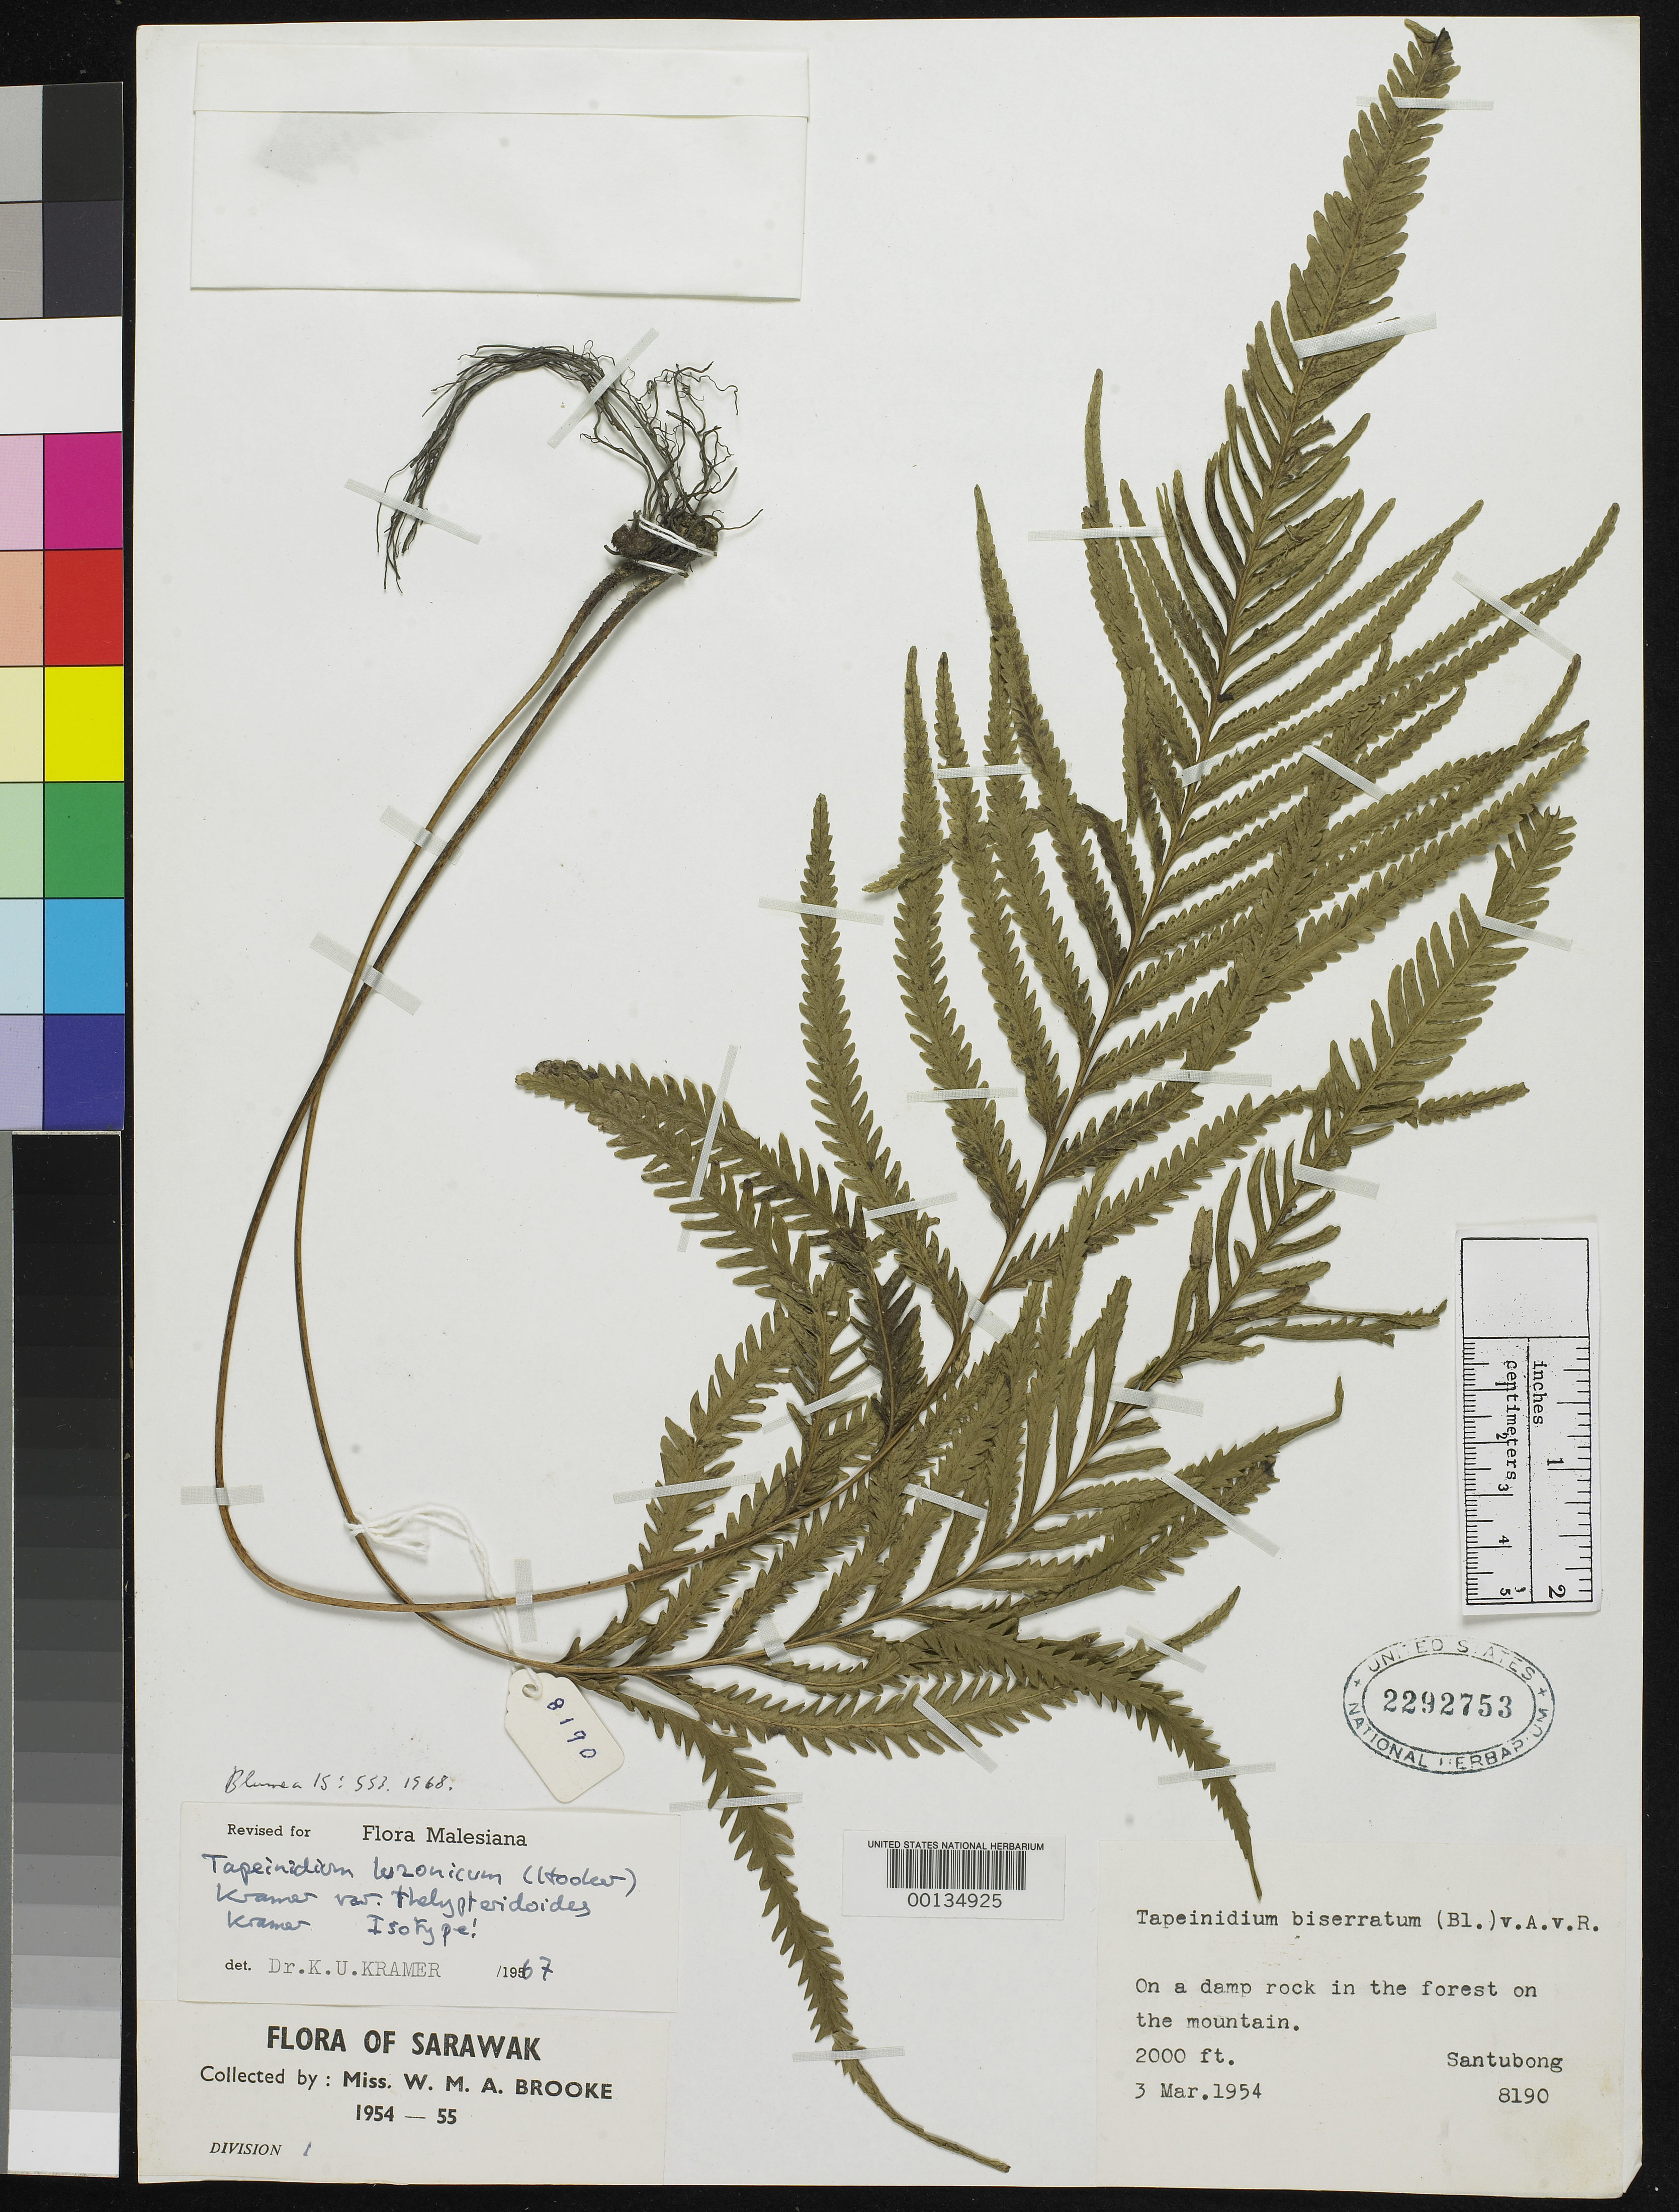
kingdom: Plantae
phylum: Tracheophyta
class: Polypodiopsida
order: Polypodiales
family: Lindsaeaceae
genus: Tapeinidium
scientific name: Tapeinidium luzonicum var. thelypteridoides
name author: K.U. Kramer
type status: Isotype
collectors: W. Brooke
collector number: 8190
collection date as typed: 03 May 1954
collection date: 1954-05-03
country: Malaysia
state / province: Sarawak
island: Borneo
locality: Mt. Santuborg.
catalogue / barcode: US 2292753